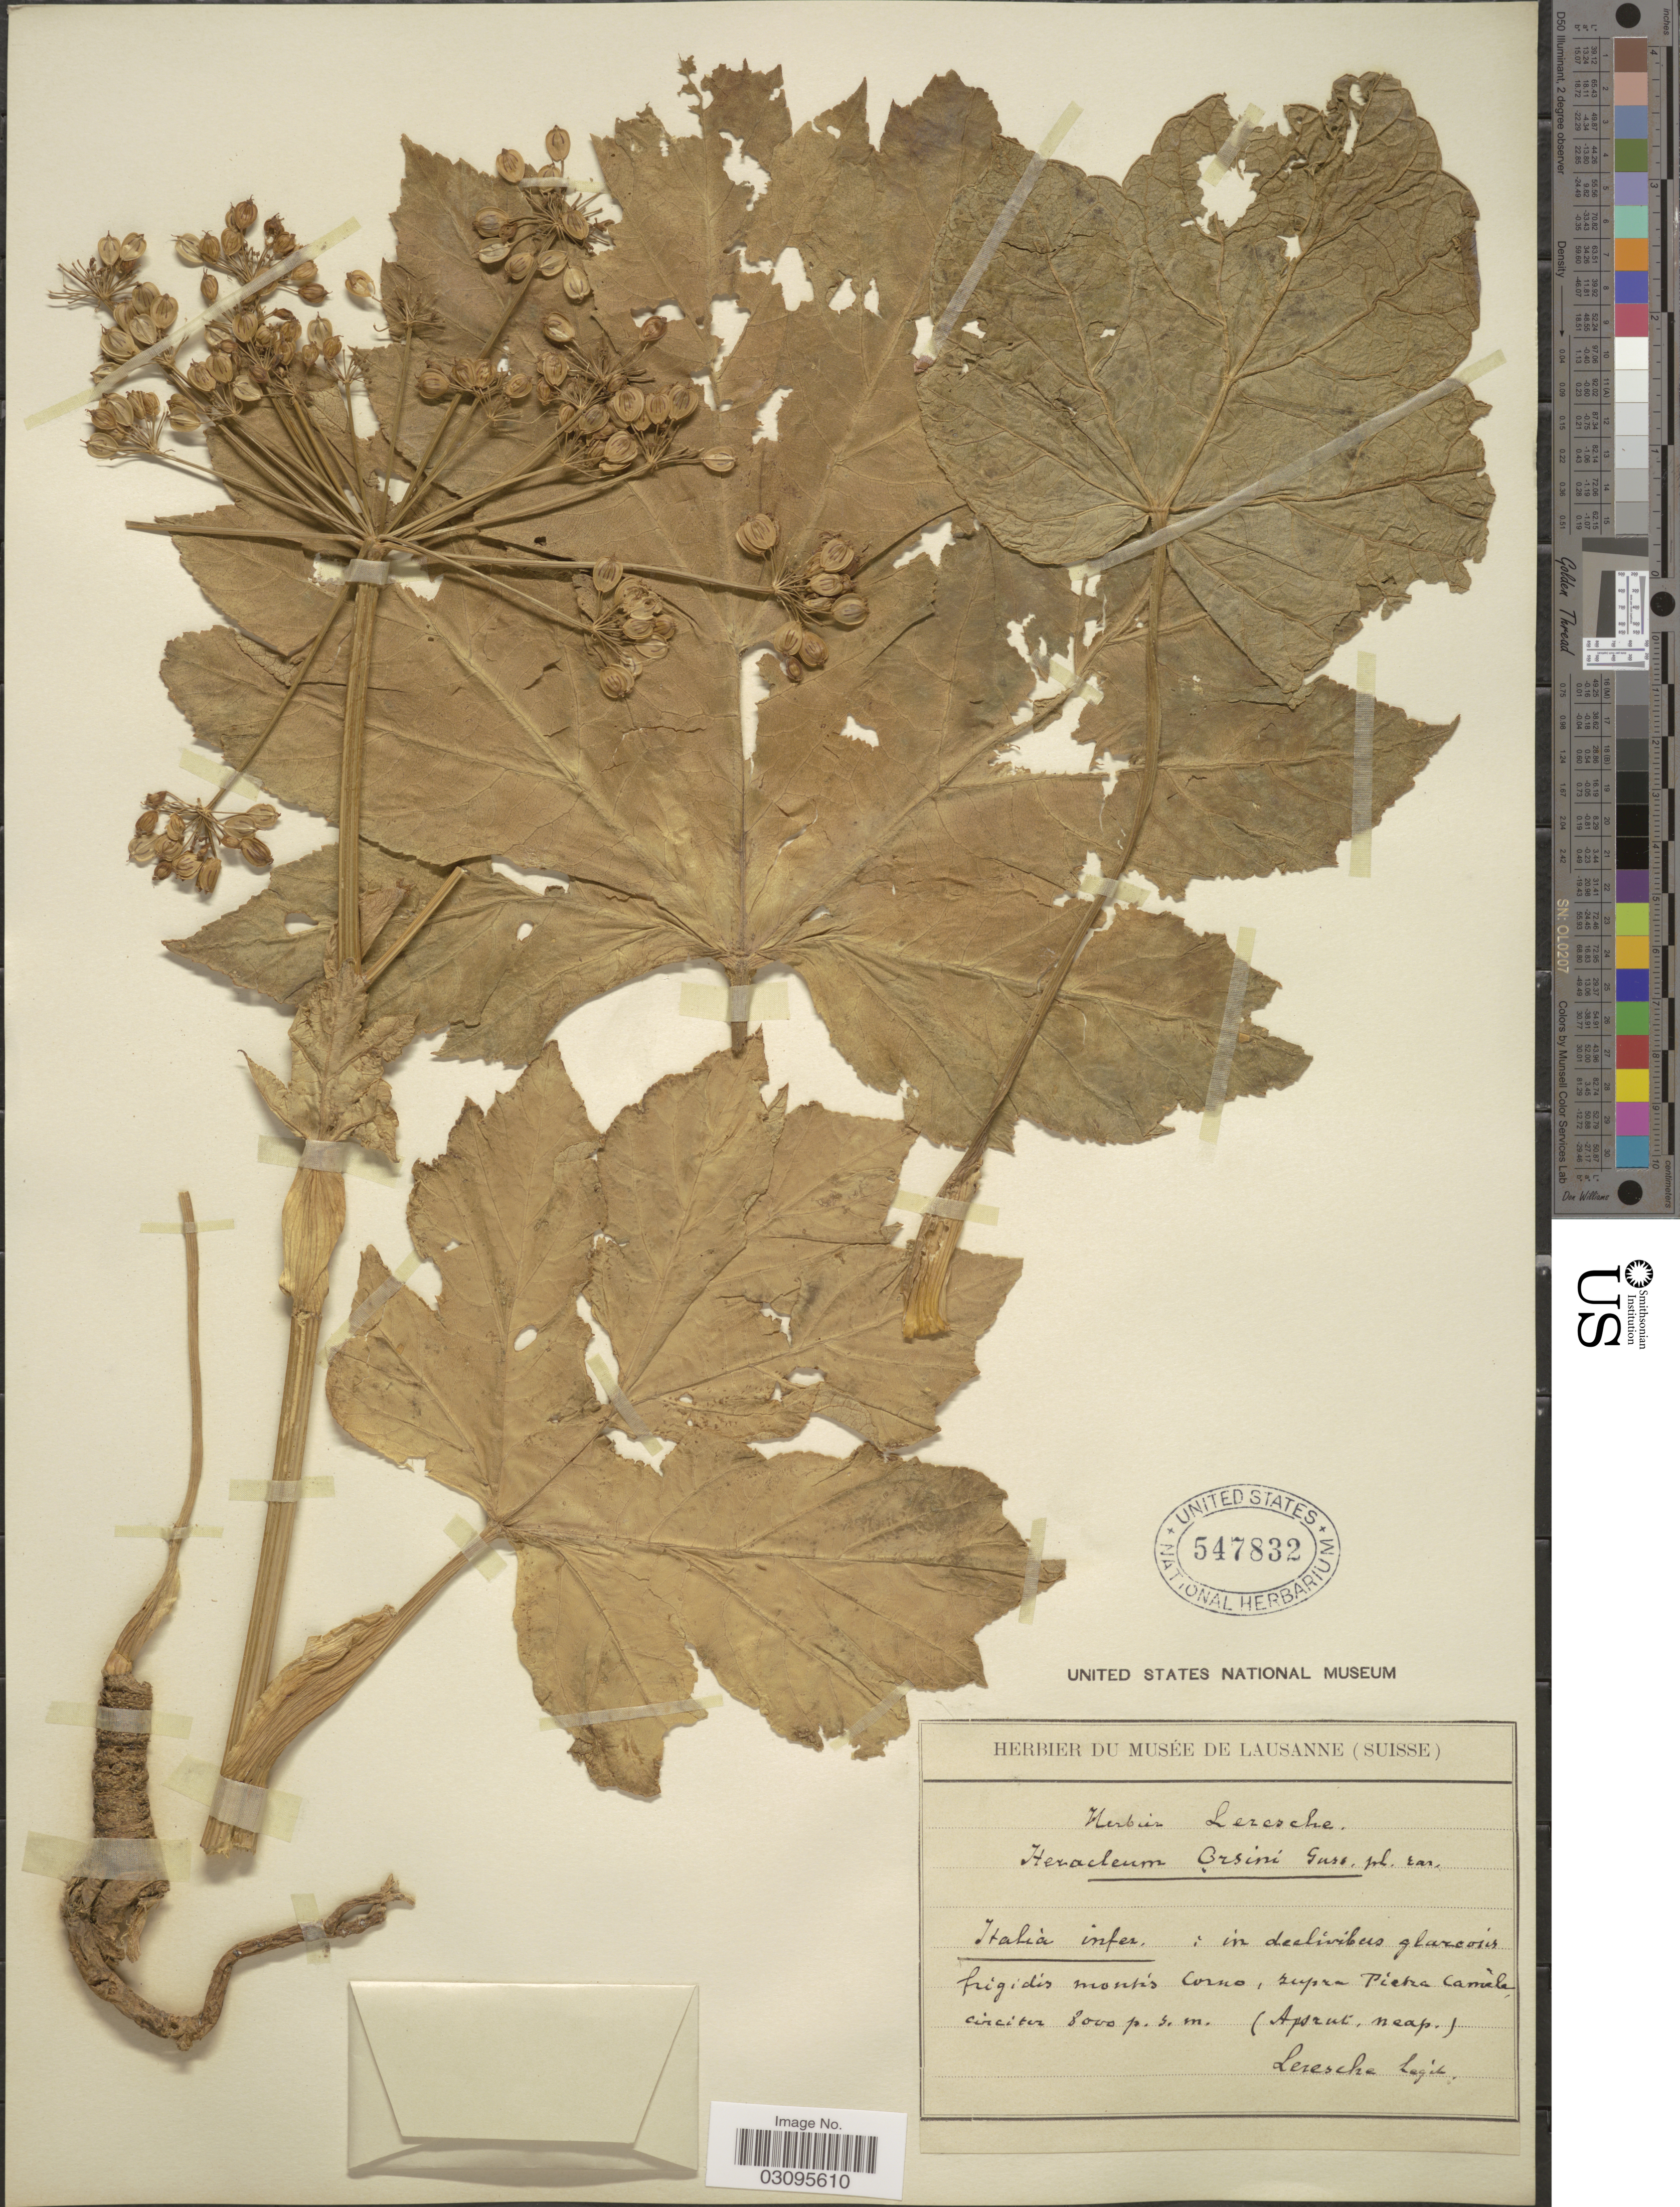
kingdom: Plantae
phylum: Tracheophyta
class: Magnoliopsida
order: Apiales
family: Apiaceae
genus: Heracleum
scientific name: Heracleum orsinii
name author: Gussone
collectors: Leresche, --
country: Italy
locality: Italia infer.: in declivibus glarcosis frigidis montis Corno, supra Pietra Camela.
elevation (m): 8000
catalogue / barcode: US 547832